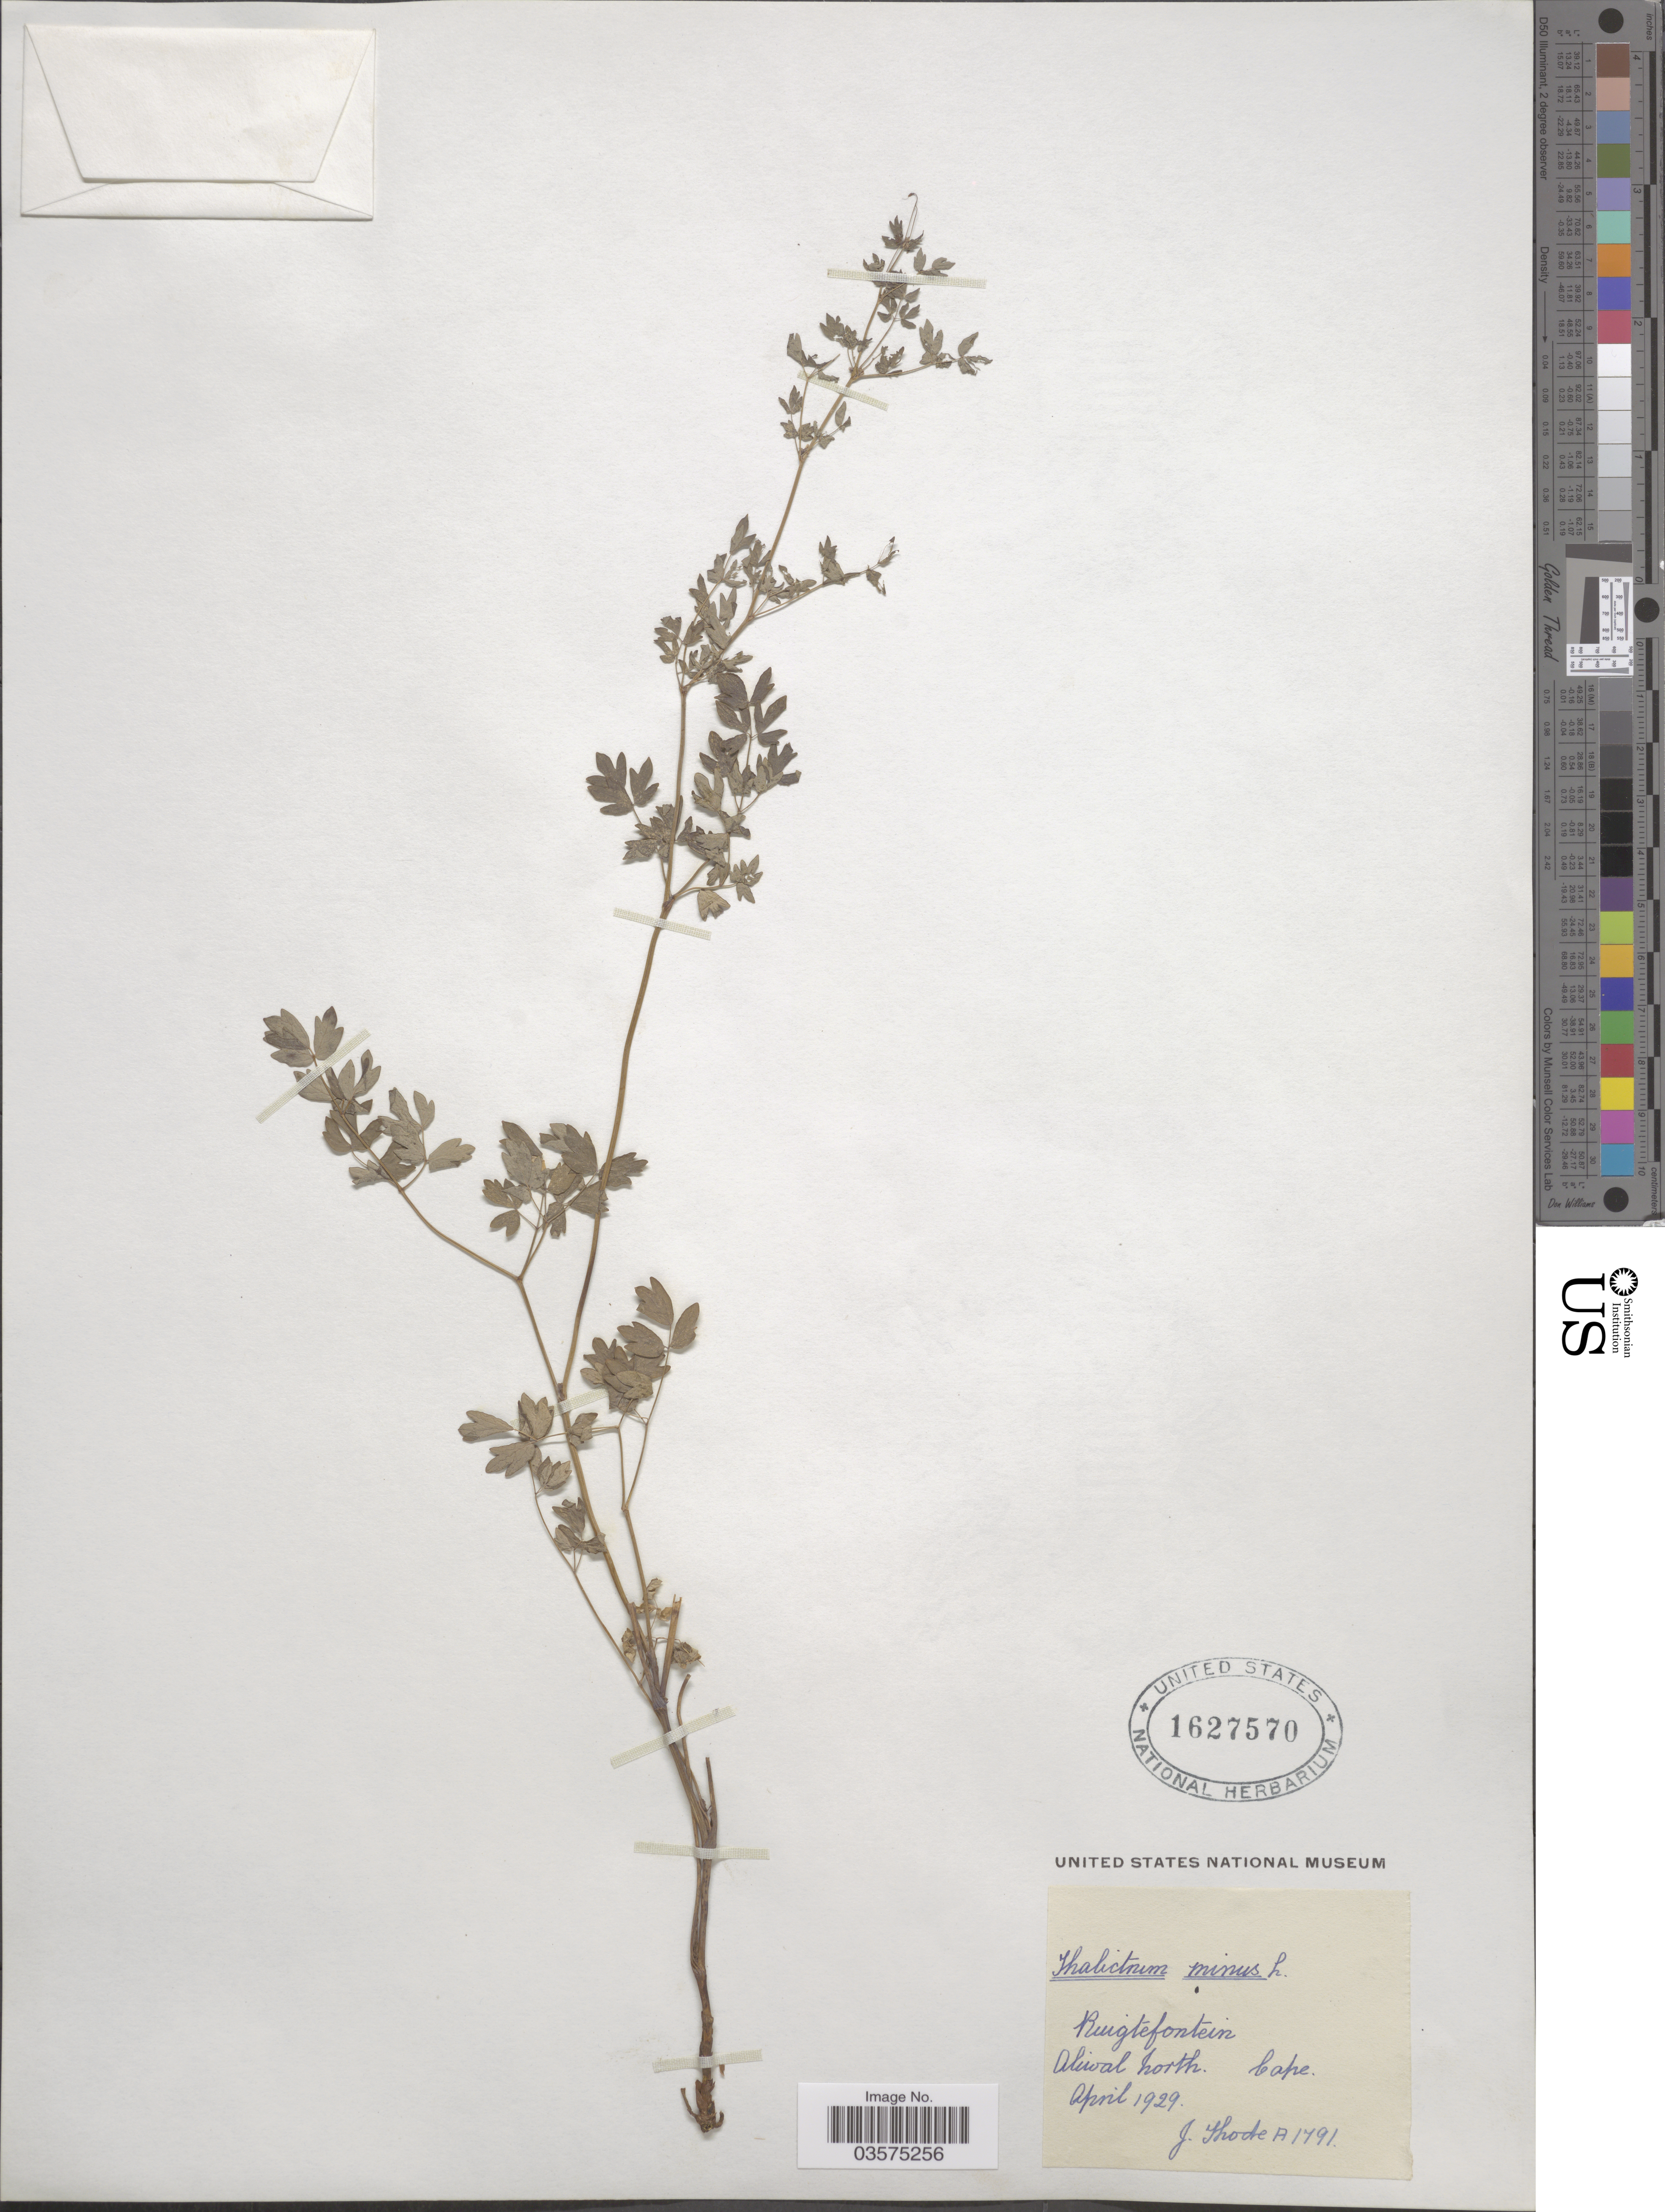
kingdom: Plantae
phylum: Tracheophyta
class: Magnoliopsida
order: Ranunculales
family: Ranunculaceae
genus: Thalictrum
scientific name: Thalictrum minus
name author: L.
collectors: J. Thode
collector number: A1791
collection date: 1929-04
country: South Africa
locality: Ruigtefontein. Aliwal North. Cape.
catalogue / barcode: US 1627570